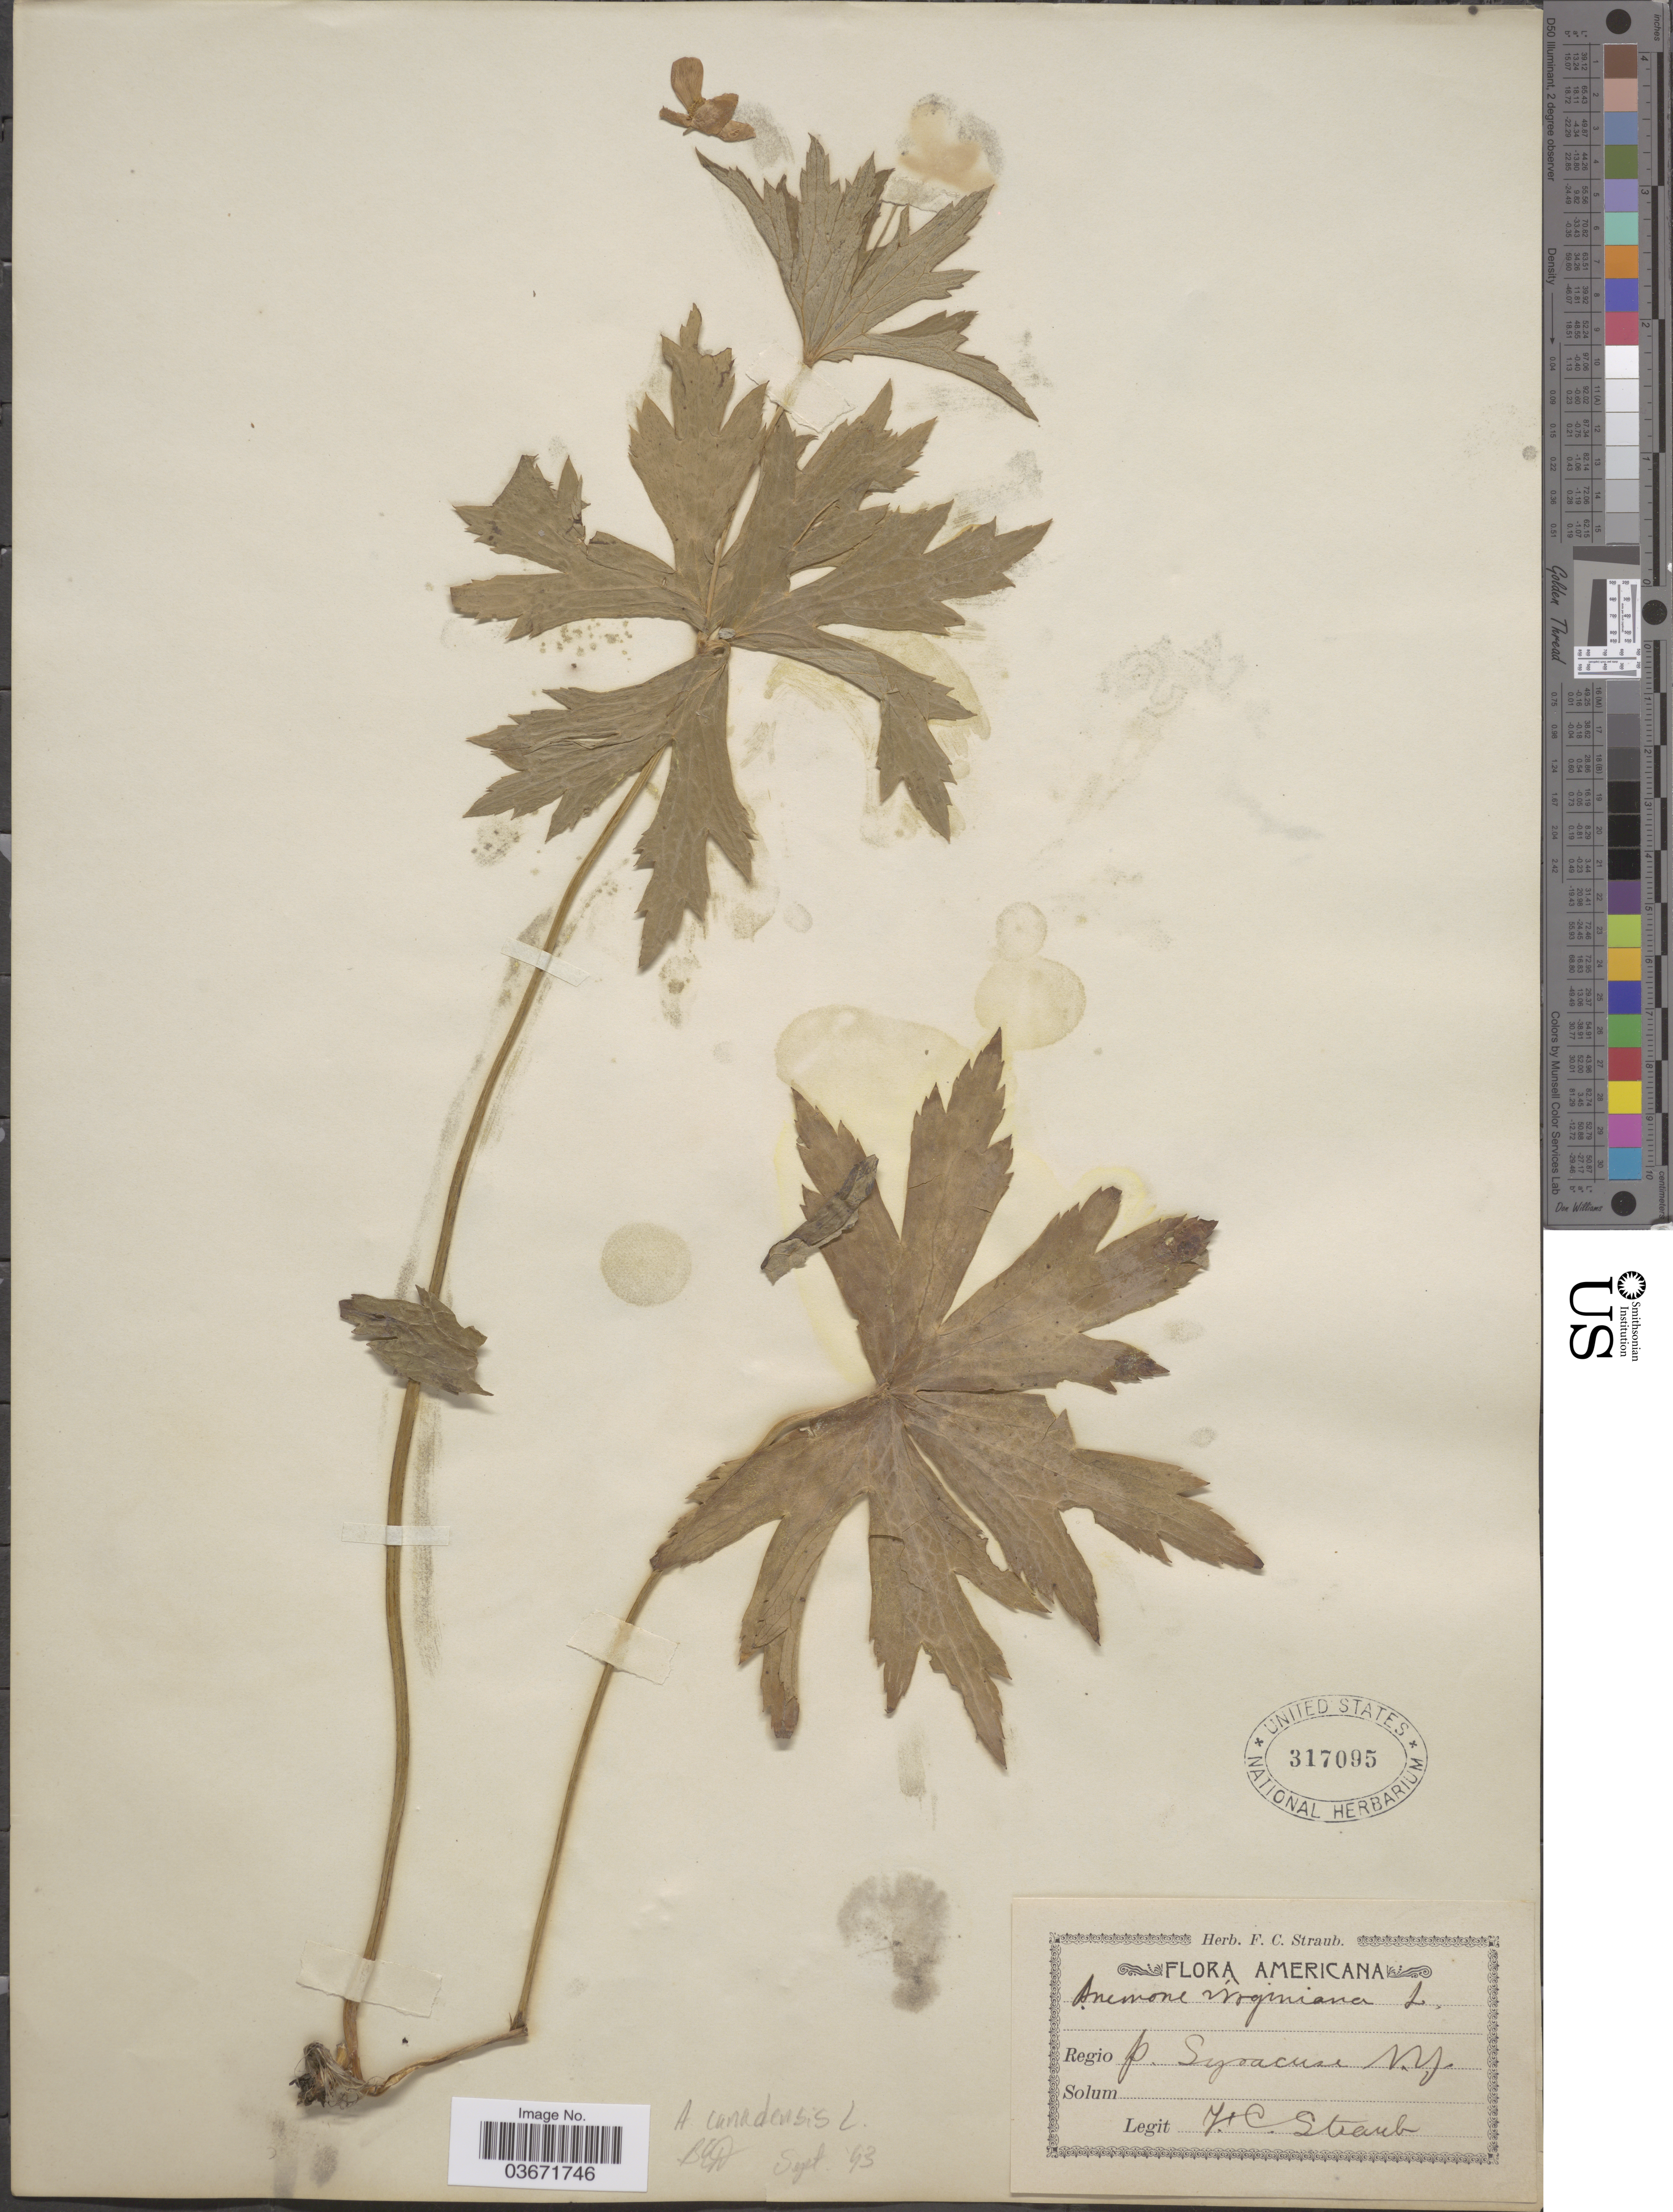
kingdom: Plantae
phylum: Tracheophyta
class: Magnoliopsida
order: Ranunculales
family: Ranunculaceae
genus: Anemone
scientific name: Anemone canadensis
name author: L.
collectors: F. Straub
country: United States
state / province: New York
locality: Regio P. Syracuse.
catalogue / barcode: US 317095